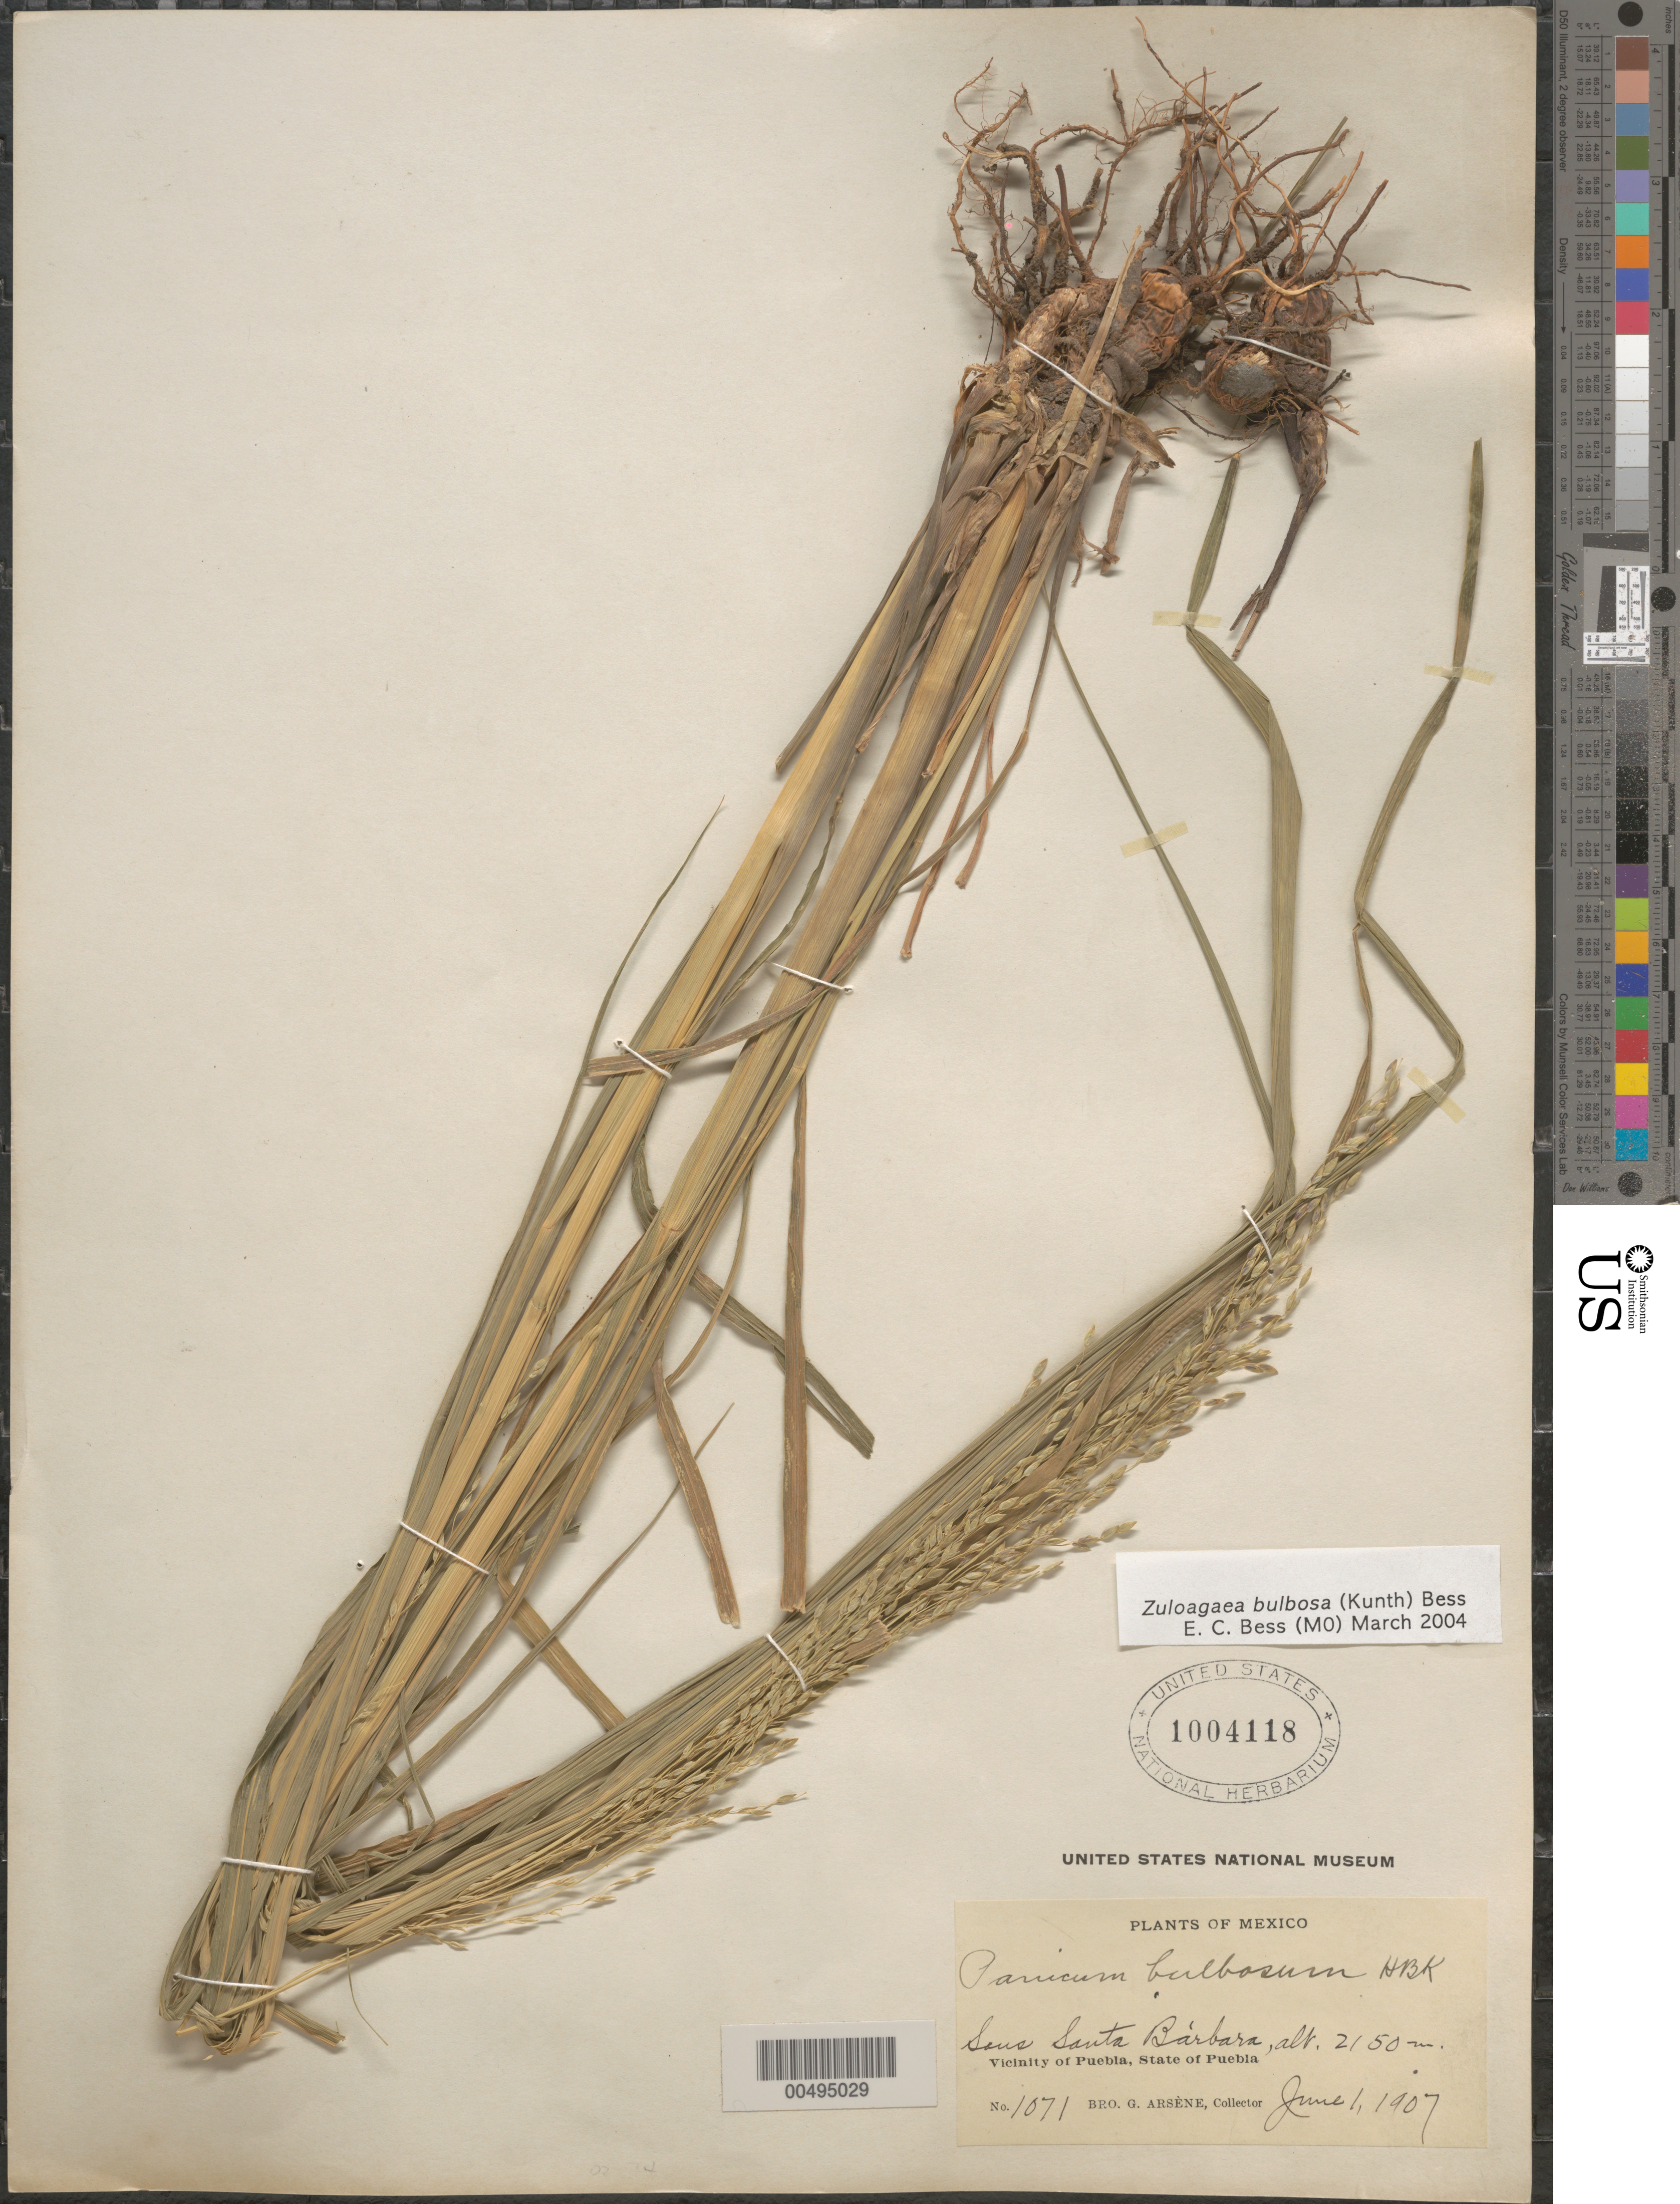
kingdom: Plantae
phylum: Tracheophyta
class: Liliopsida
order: Poales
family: Poaceae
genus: Panicum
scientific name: Panicum bulbosum subsp. sciaphilum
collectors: Bro. G. Arsène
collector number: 1071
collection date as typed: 1 Jun 1907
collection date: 1907-06-01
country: Mexico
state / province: Puebla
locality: Sous Santa B rbara, vicinity of Puebla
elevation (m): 2150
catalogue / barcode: US 1004118